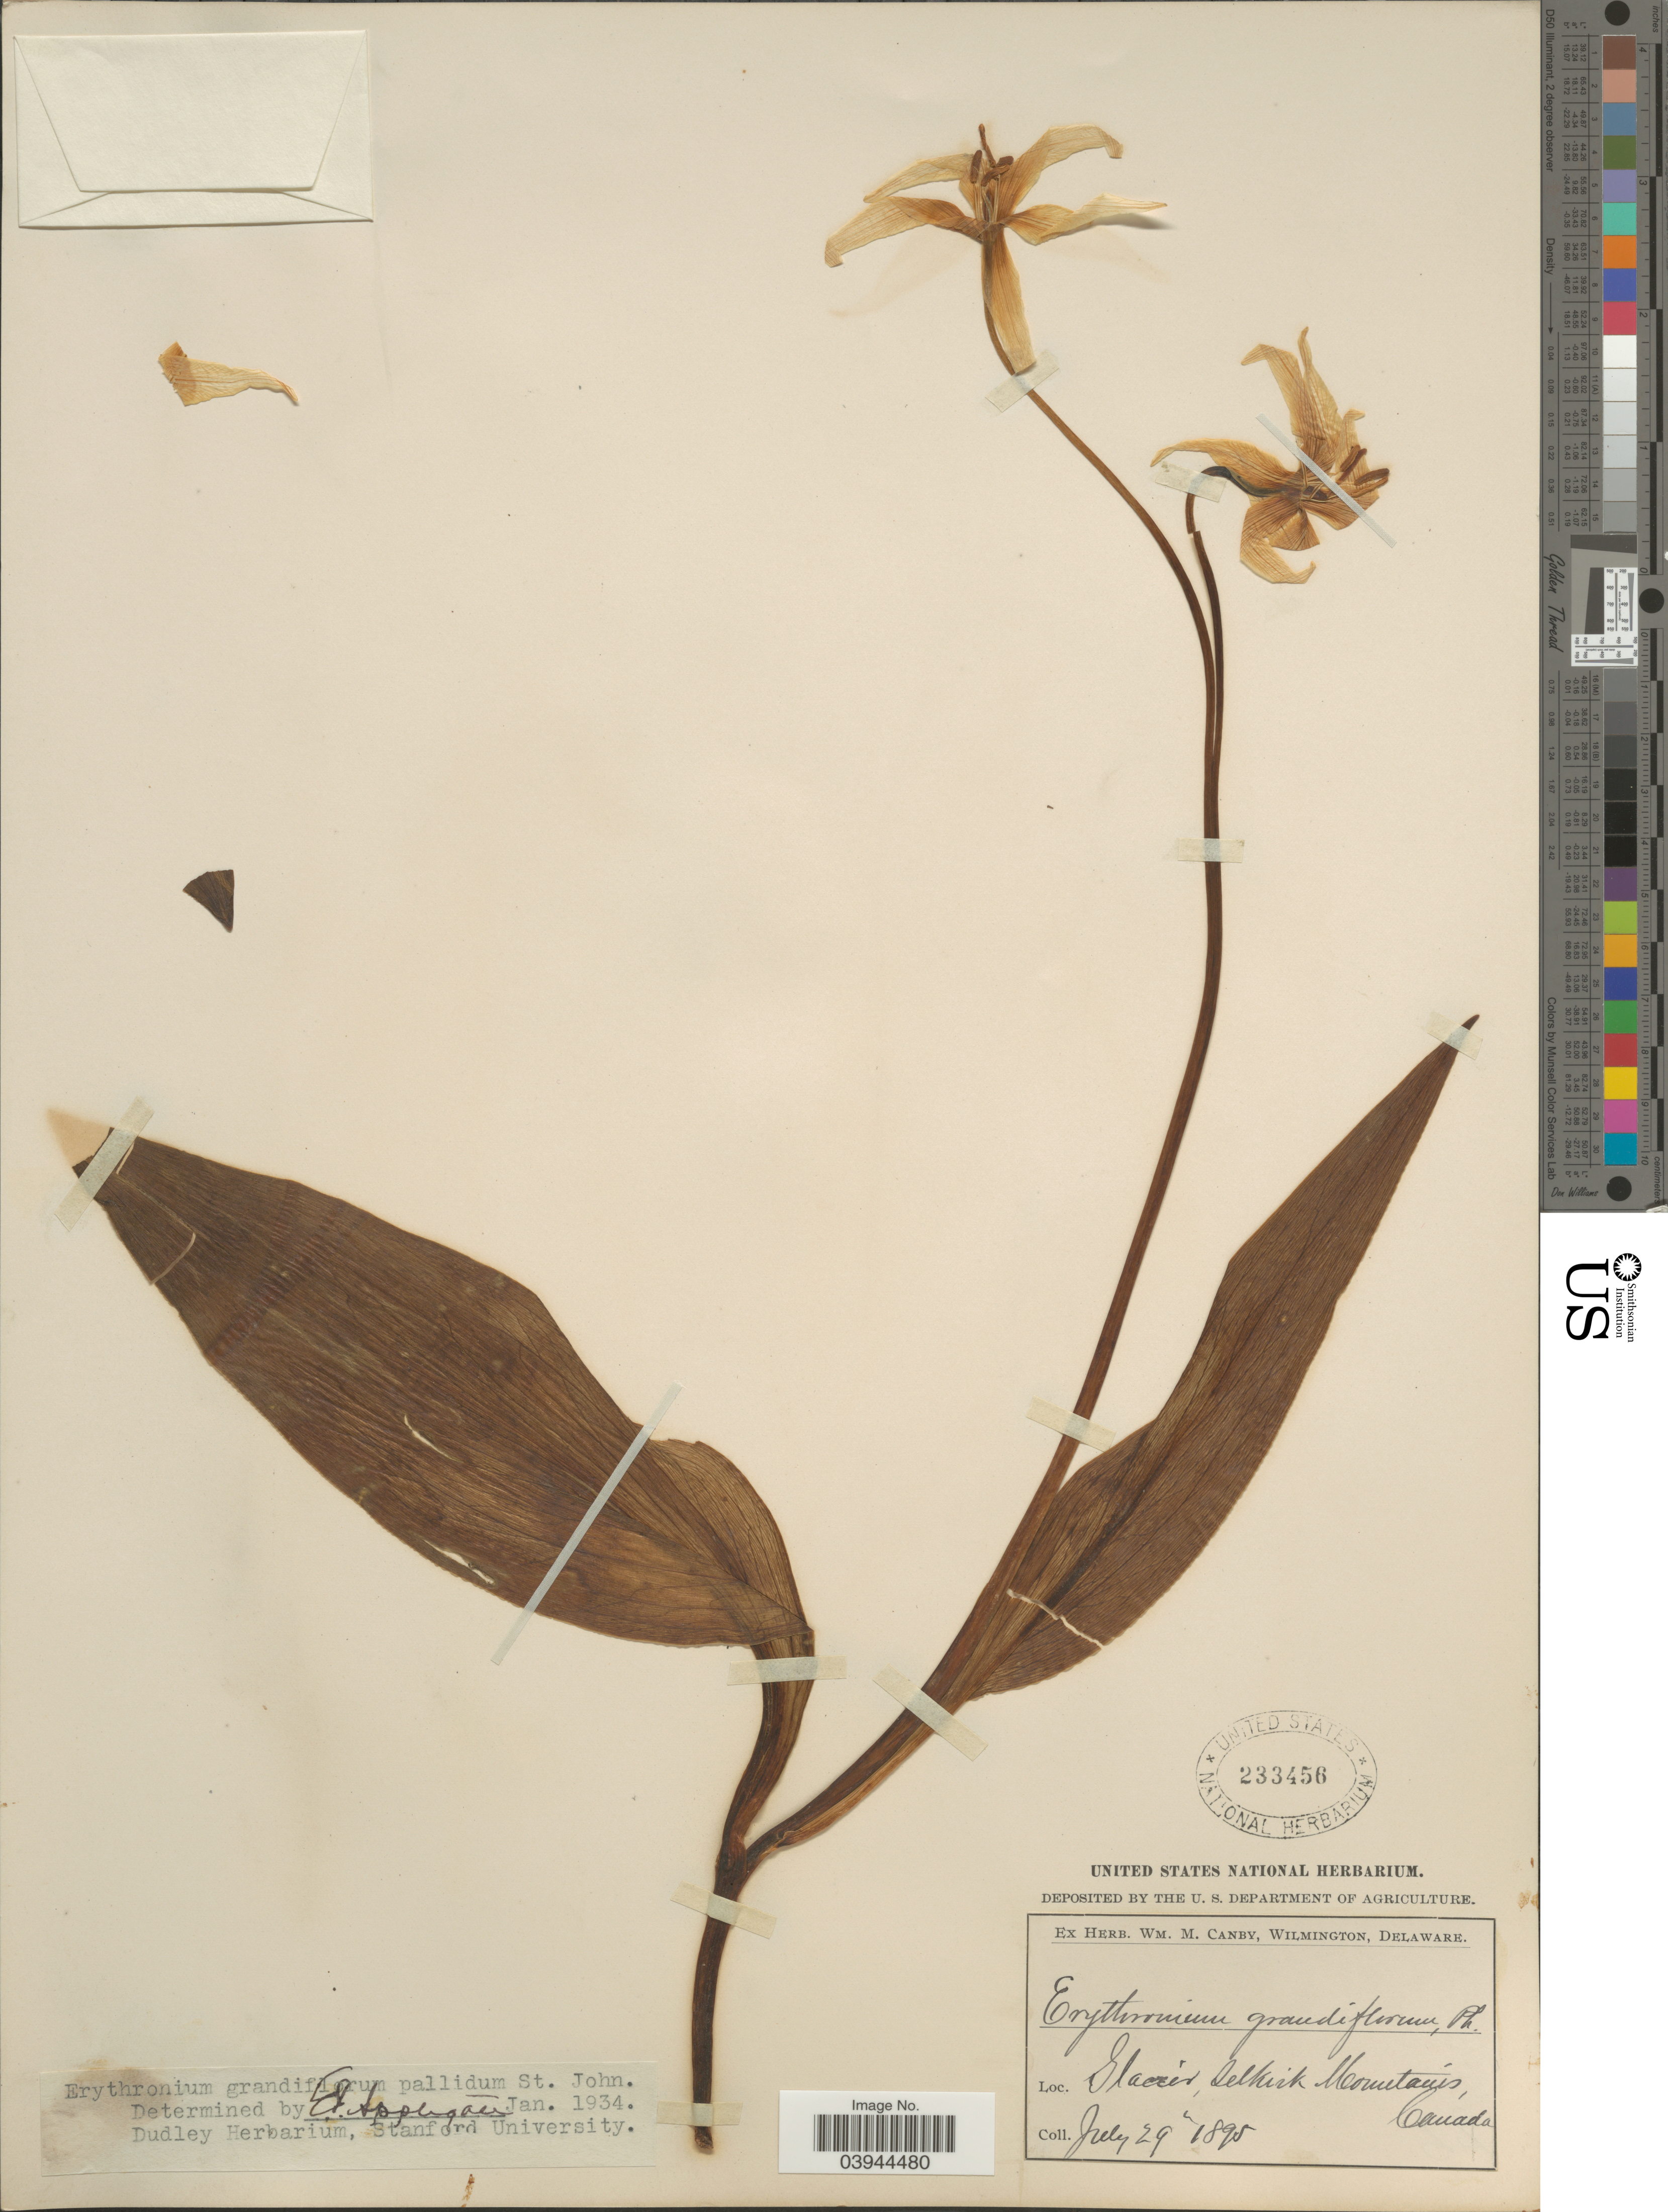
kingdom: Plantae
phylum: Tracheophyta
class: Liliopsida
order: Liliales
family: Liliaceae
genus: Erythronium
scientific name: Erythronium grandiflorum var. pallidum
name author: H. St. John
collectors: ex herb. W.M. Canby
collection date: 1895-07-29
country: Canada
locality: Glacier, Selkirk Mountains.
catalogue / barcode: US 233456